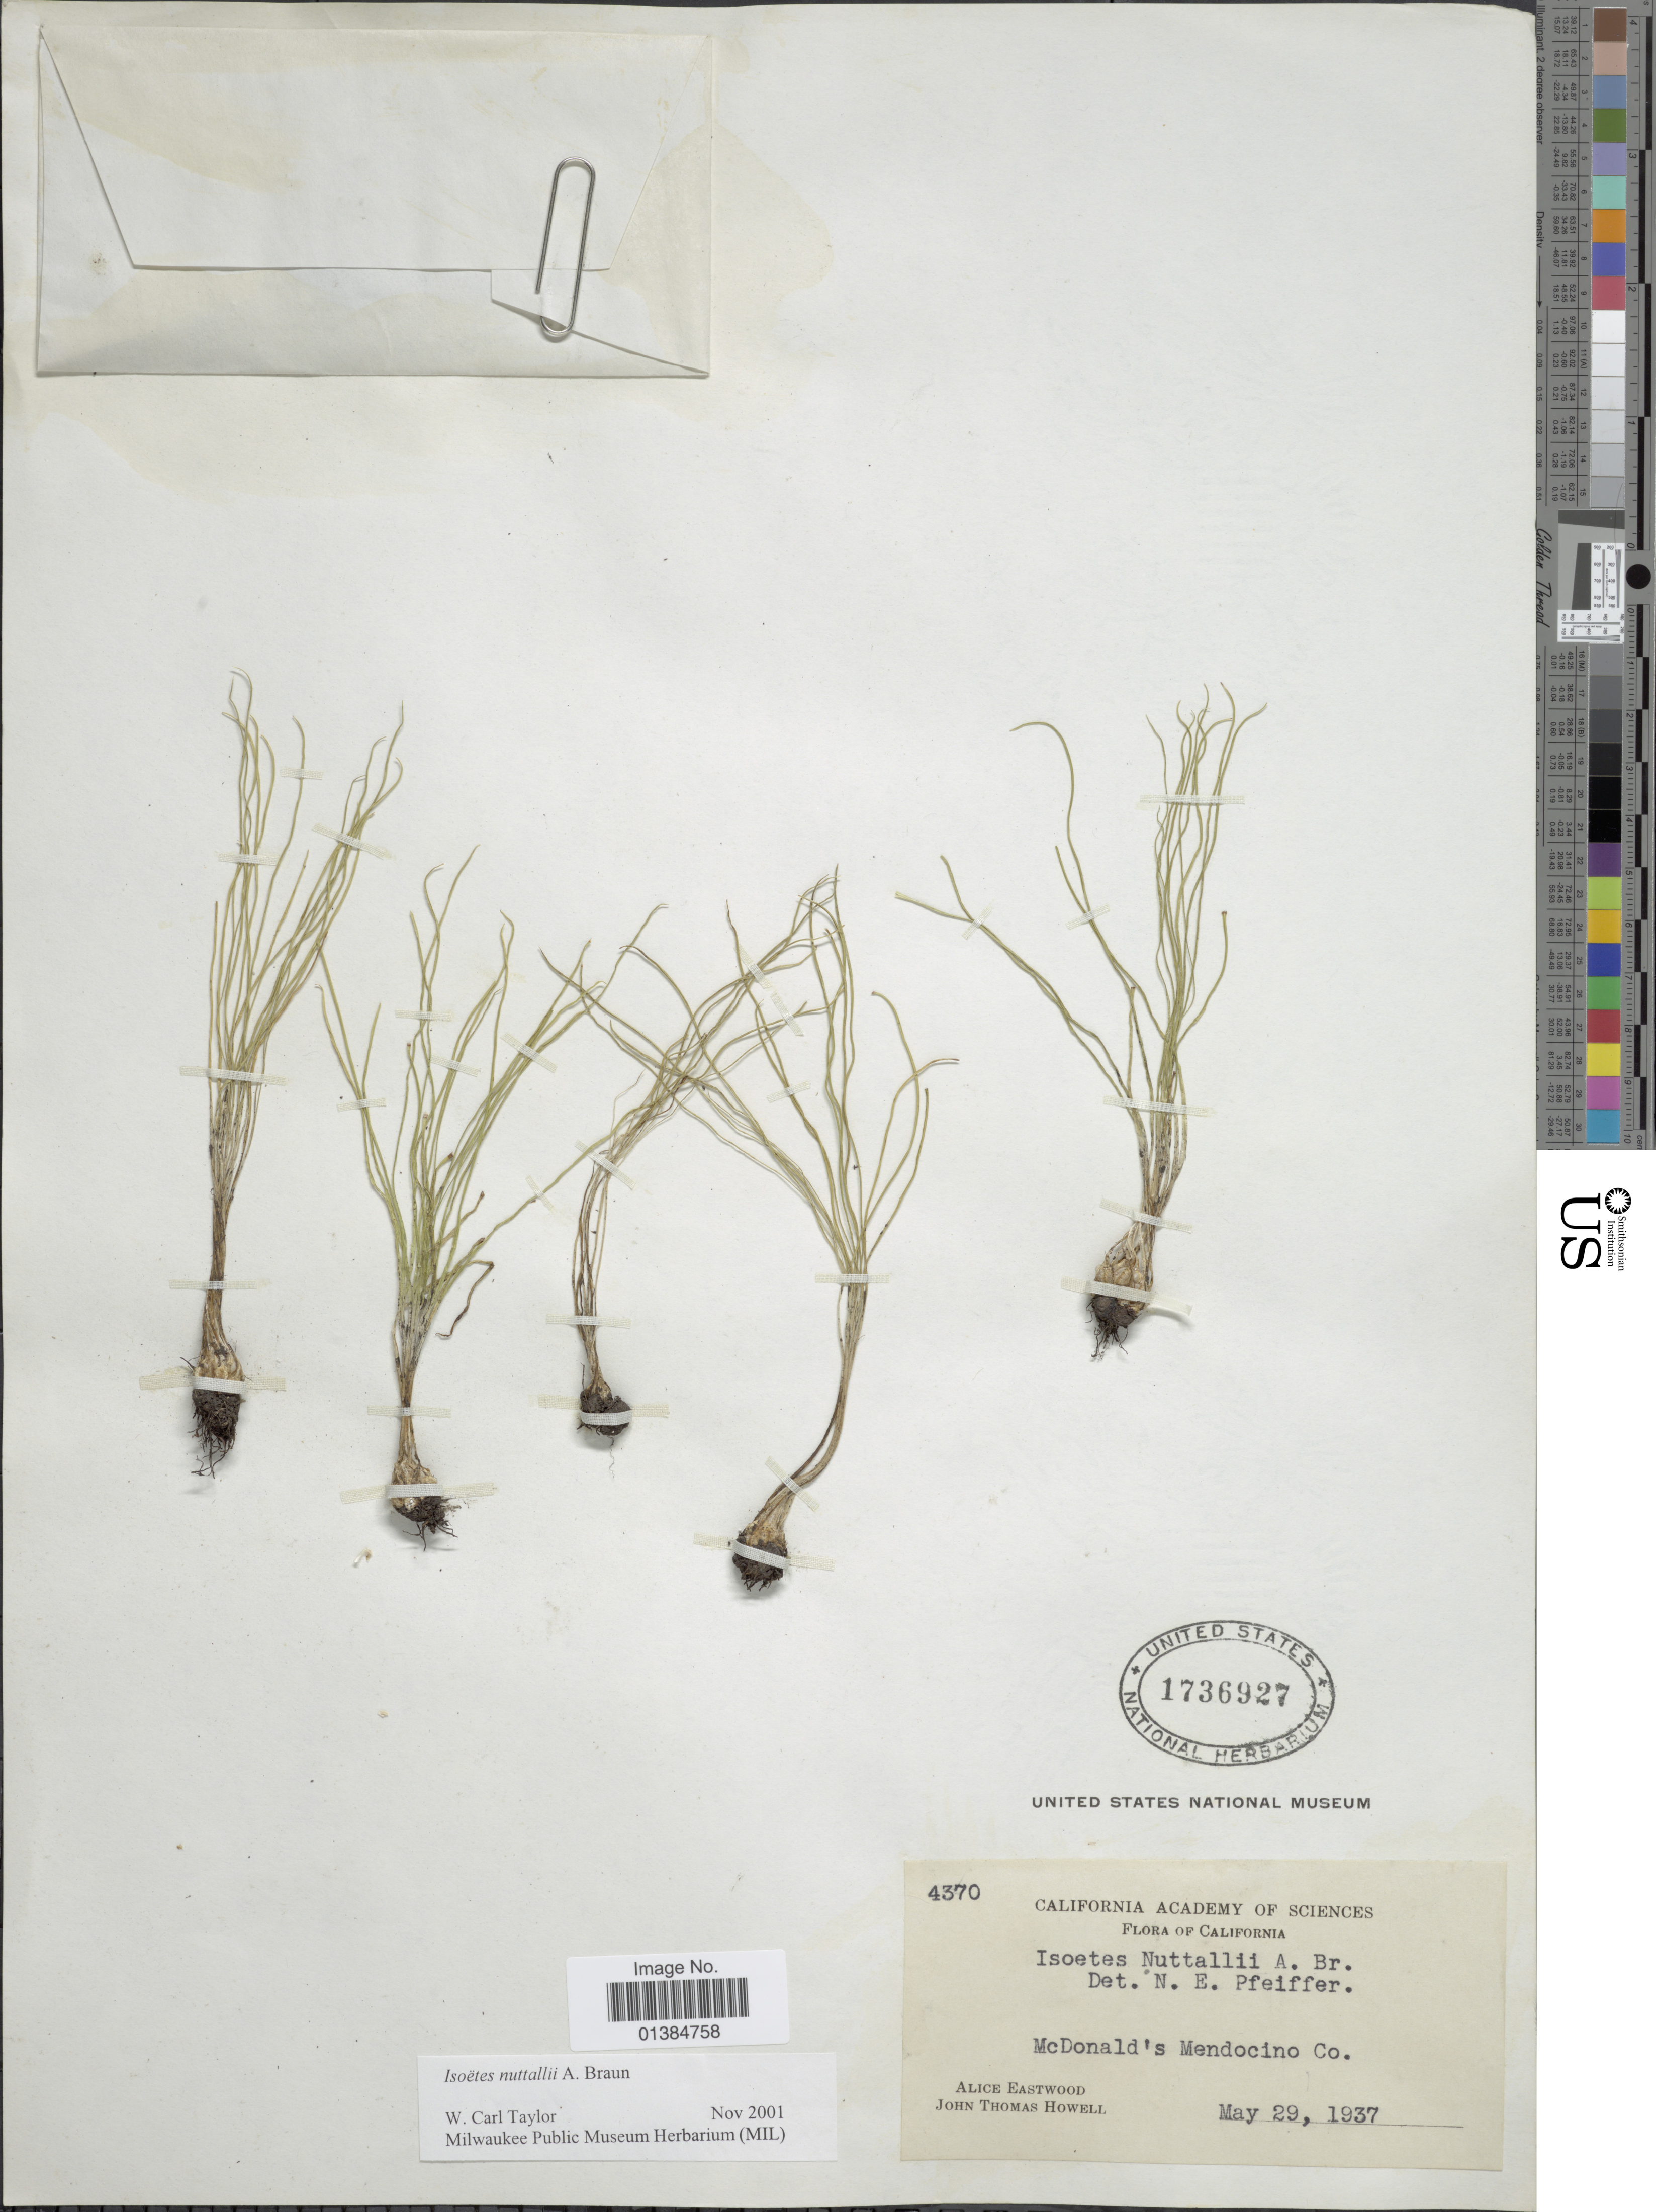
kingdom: Plantae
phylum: Tracheophyta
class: Lycopodiopsida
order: Isoetales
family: Isoetaceae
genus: Isoetes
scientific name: Isoetes nuttallii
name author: A. Braun ex Engelm.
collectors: A. Eastwood & J. T. Howell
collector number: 4370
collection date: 1937-05-29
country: United States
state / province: California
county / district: Mendocino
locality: McDonald's Mendocino Co.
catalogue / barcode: US 1736927